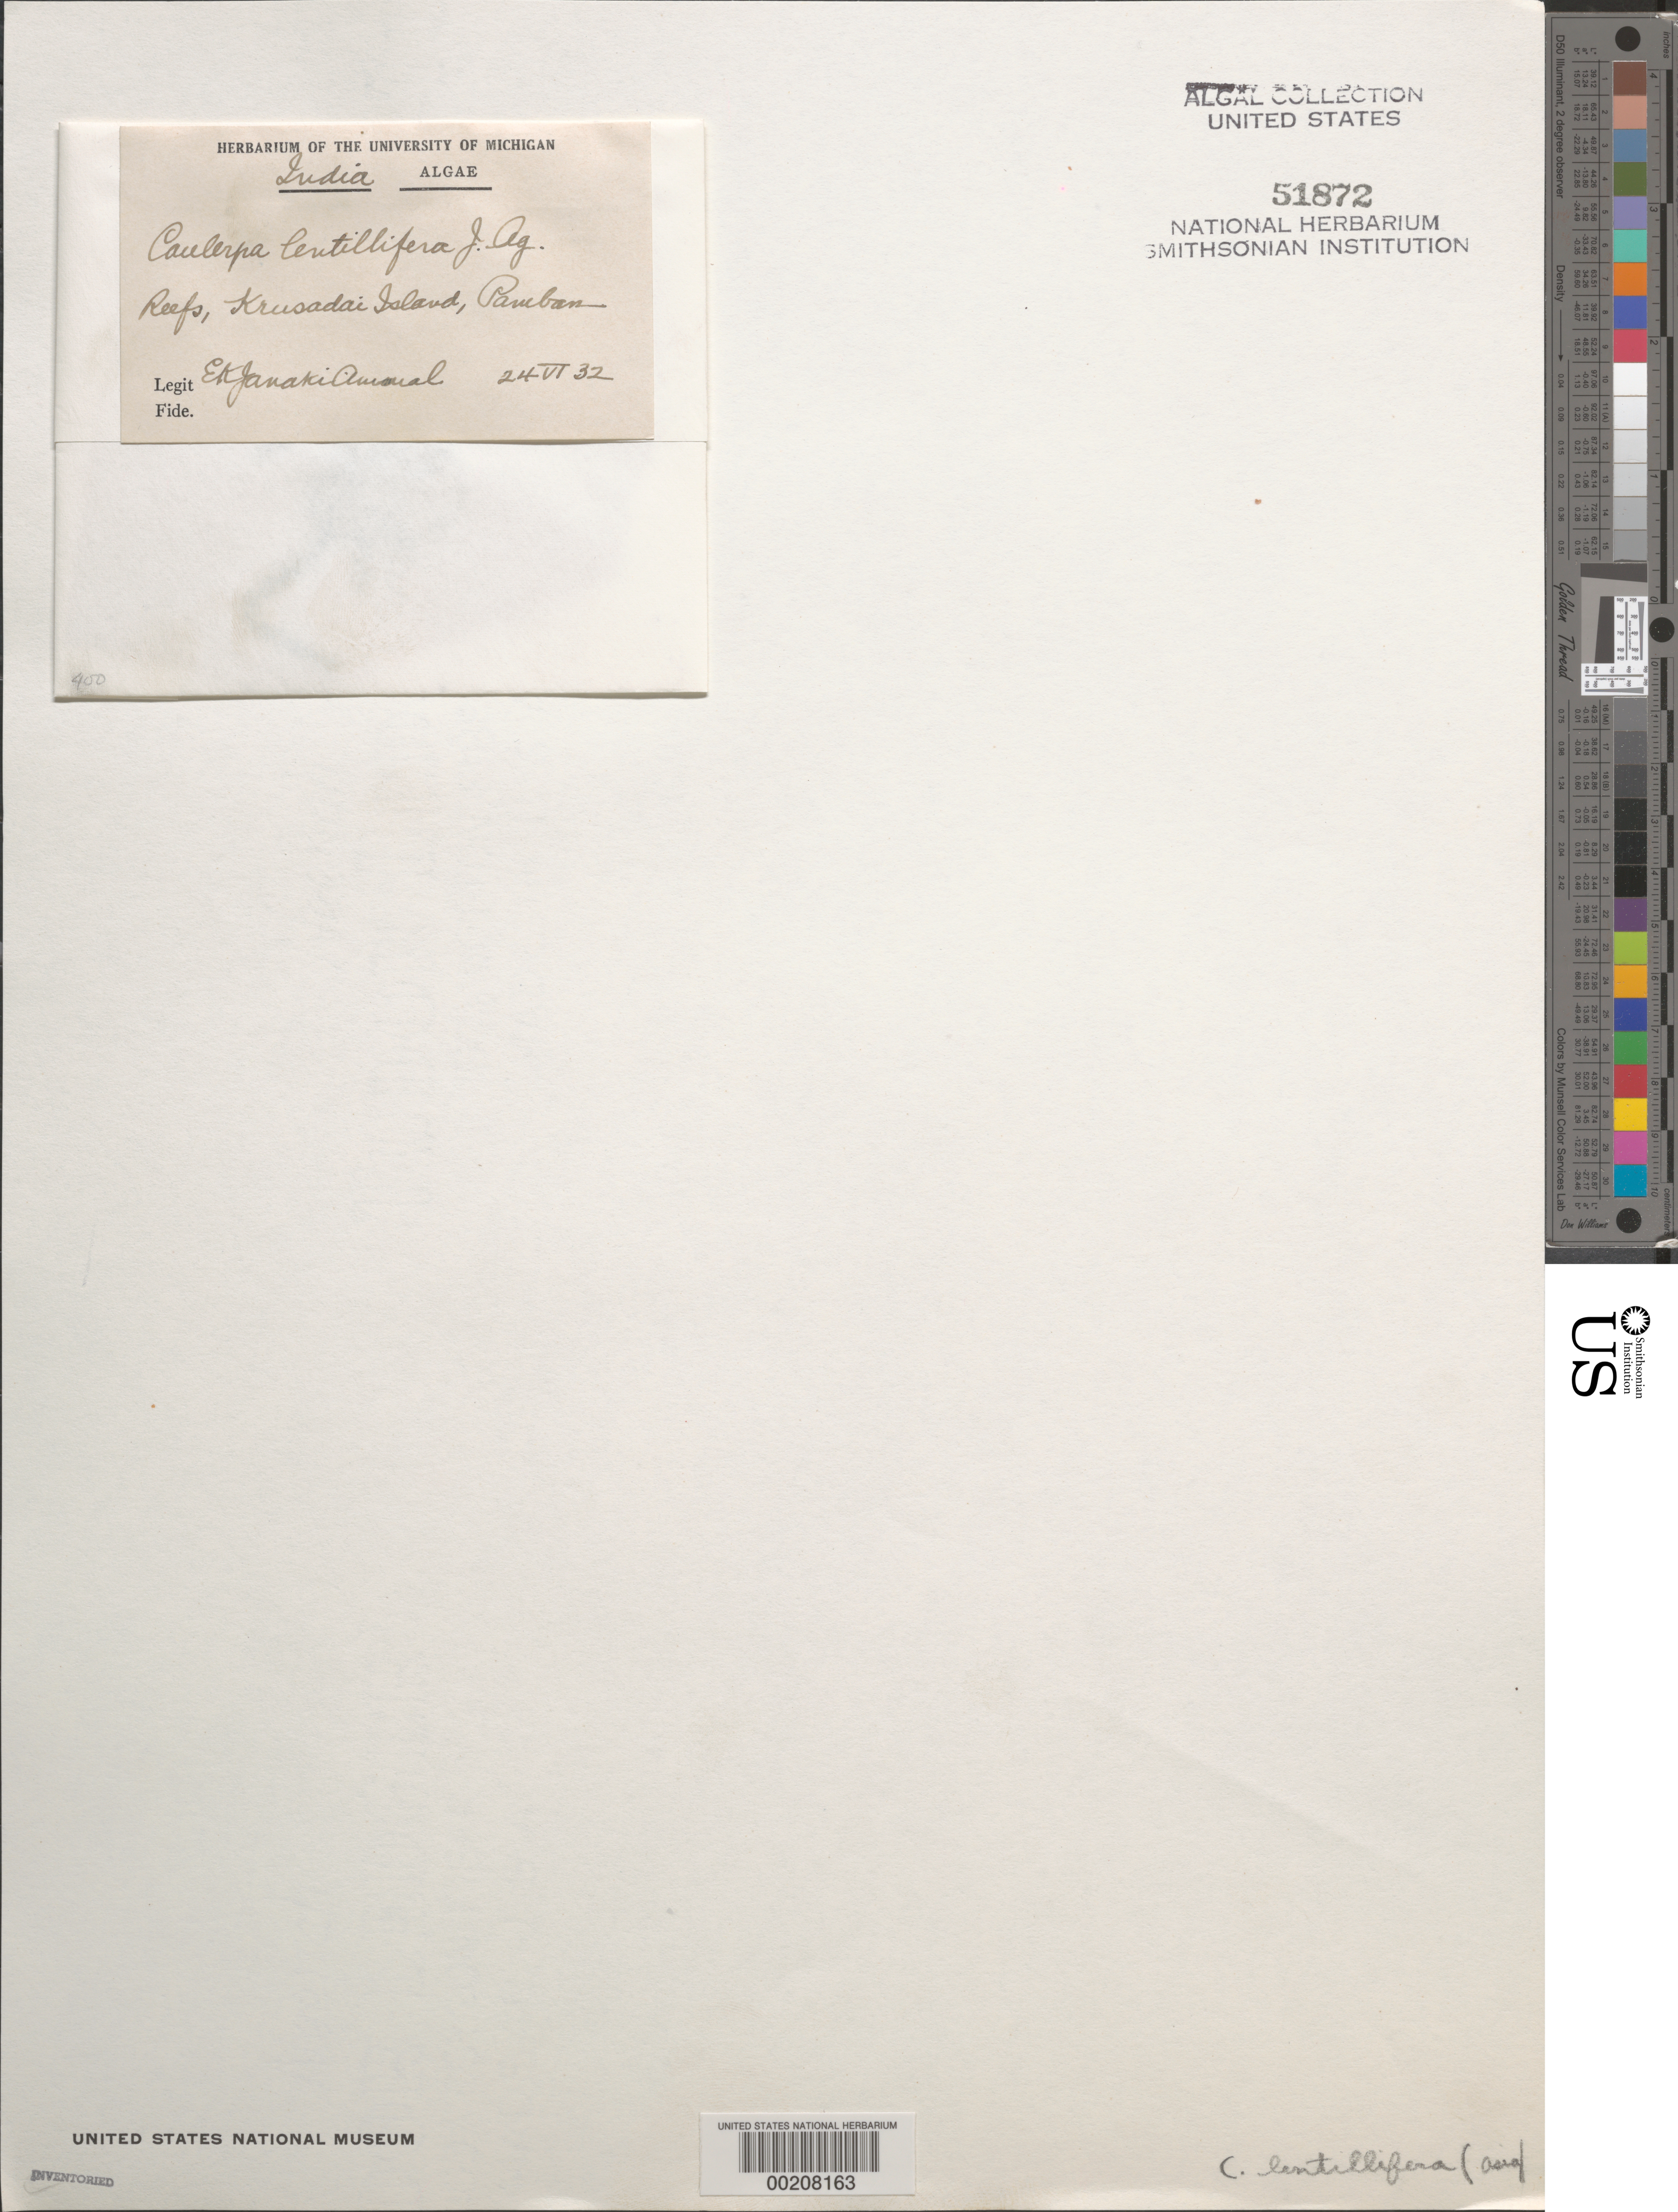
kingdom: Plantae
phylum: Chlorophyta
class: Ulvophyceae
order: Bryopsidales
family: Caulerpaceae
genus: Caulerpa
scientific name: Caulerpa lentillifera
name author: J. Agardh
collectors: E. Janaki Ammal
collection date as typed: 24 Jun 1932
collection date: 1932-06-24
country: India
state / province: Tamil Nadu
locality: Krusadi island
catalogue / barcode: US 51872